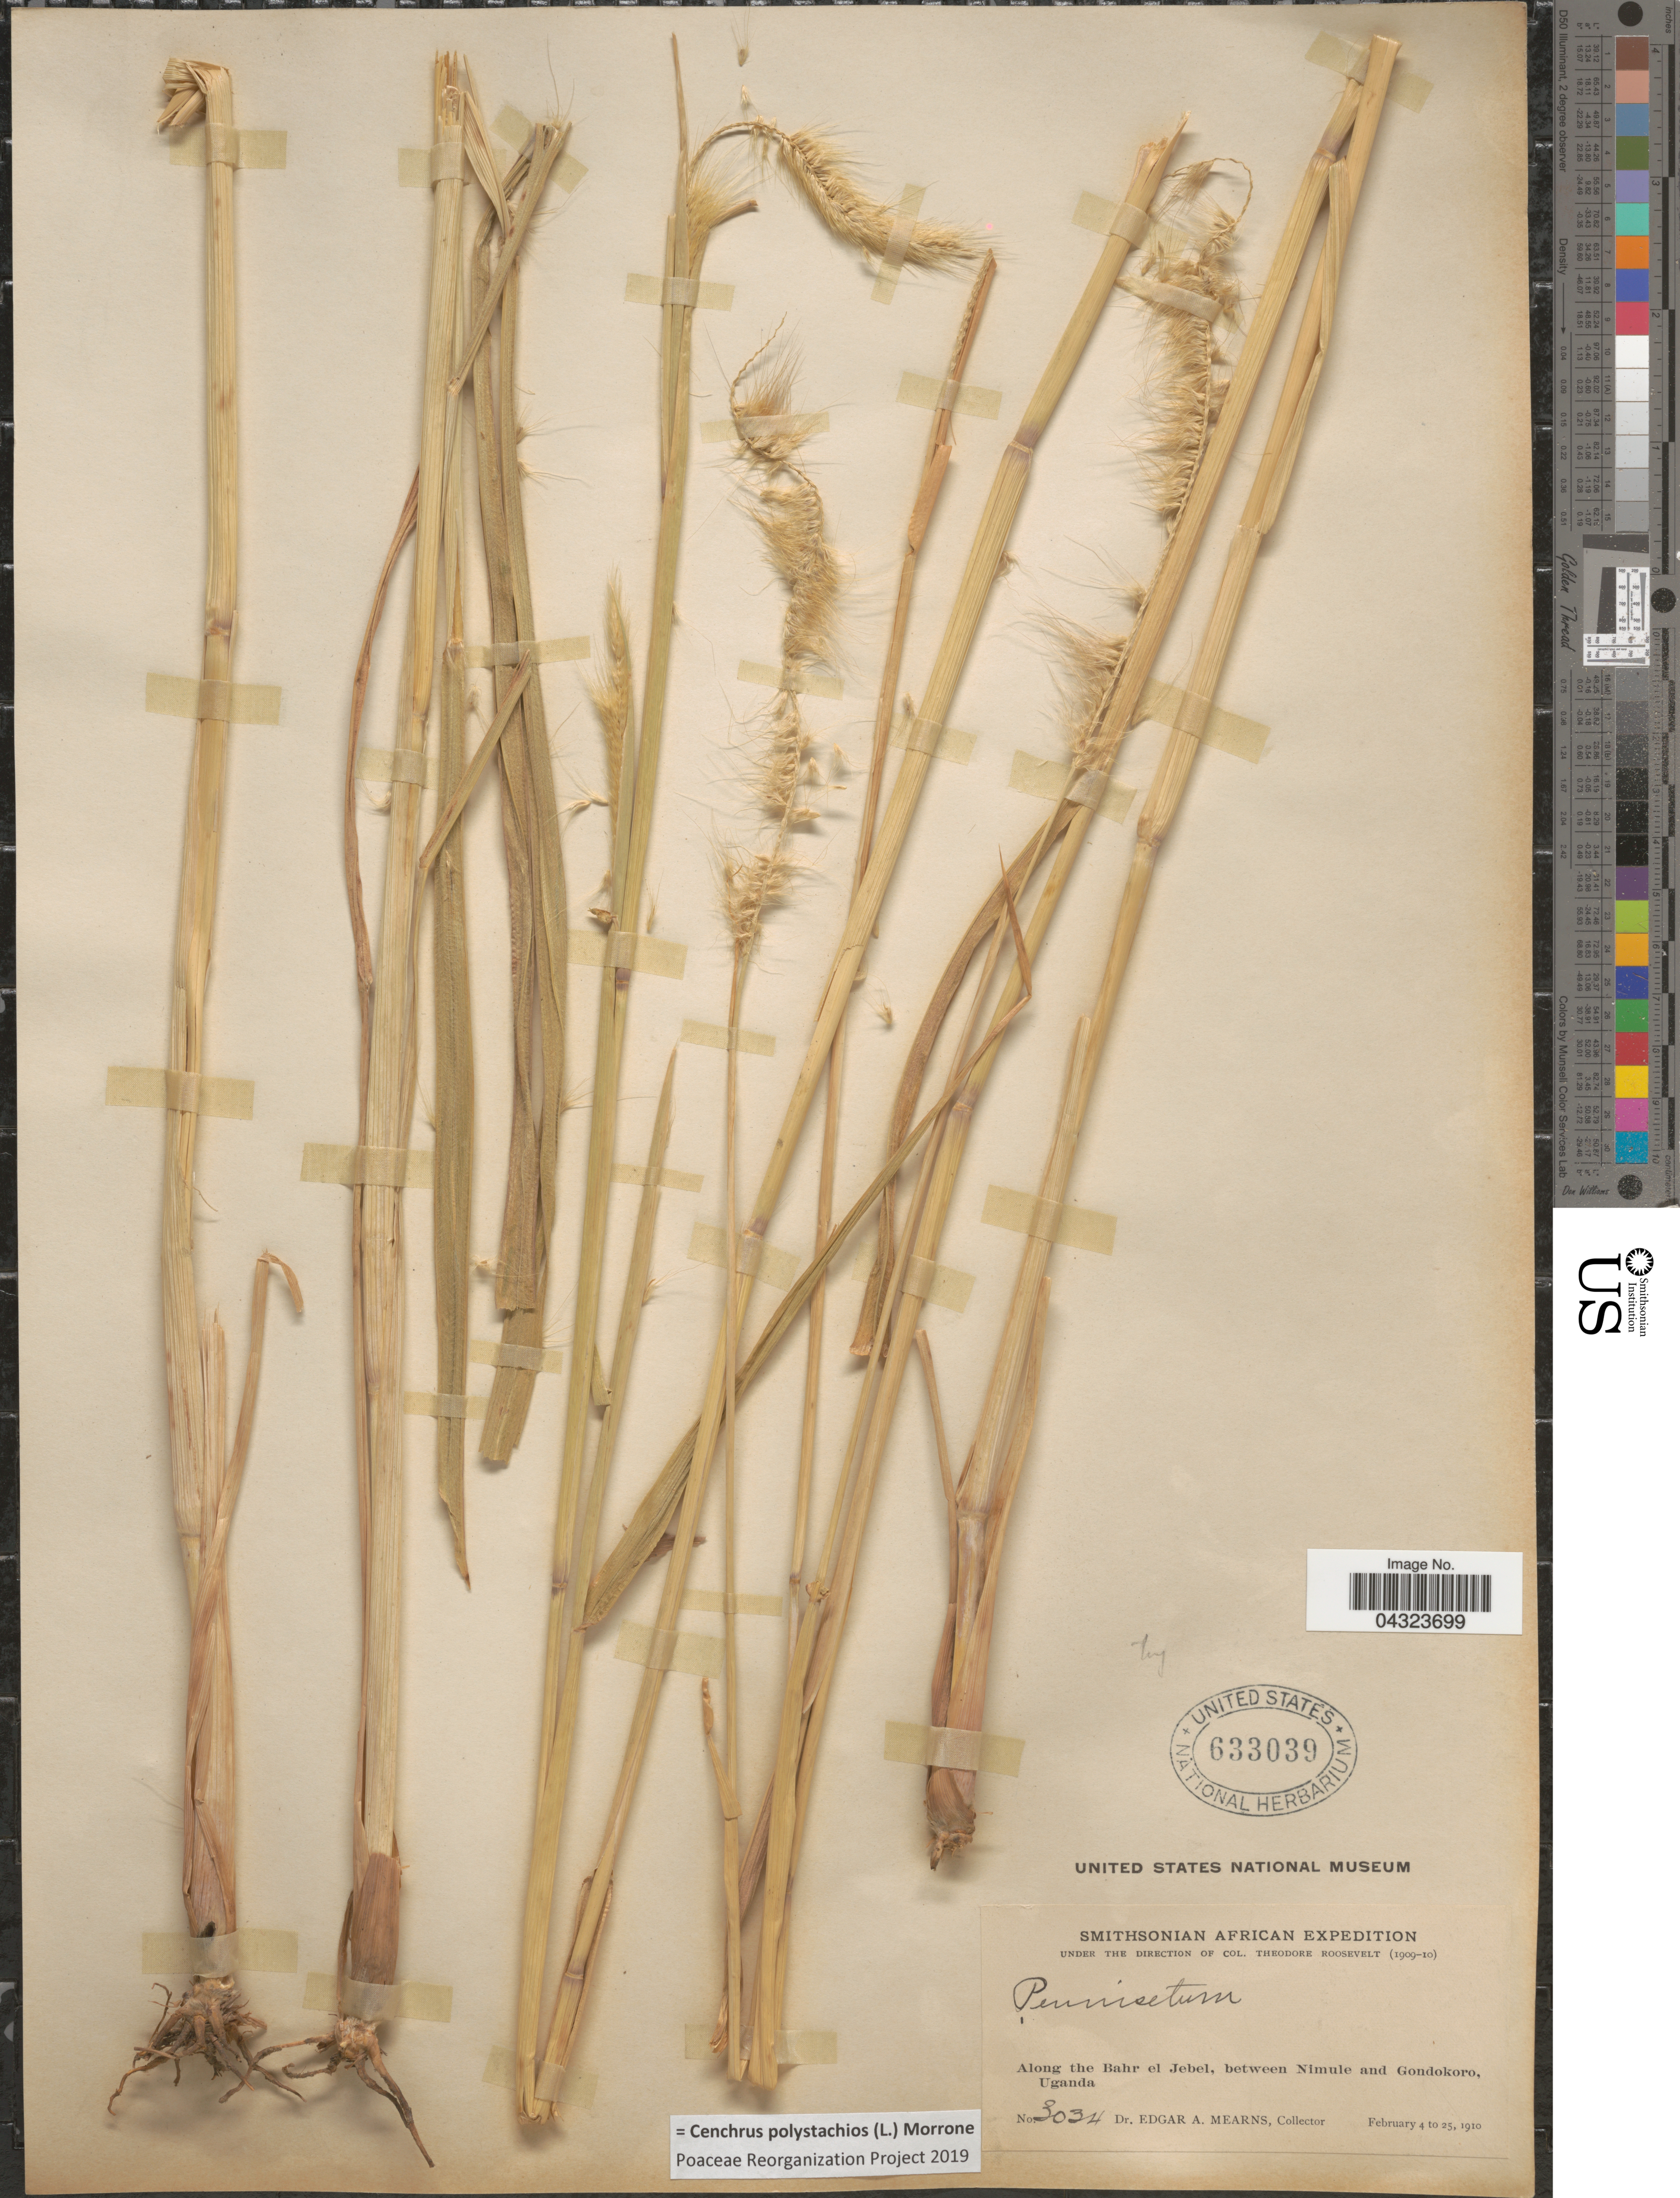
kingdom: Plantae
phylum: Tracheophyta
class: Liliopsida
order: Poales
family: Poaceae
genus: Cenchrus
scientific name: Cenchrus polystachios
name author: (L.) Morrone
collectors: E. A. Mearns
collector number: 3034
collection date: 1910-02-04/1910-02-25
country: Uganda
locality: Smithsonian African Expedition. Along the Bahr el Jebel, between Nimule and Gondokoro.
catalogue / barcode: US 633039